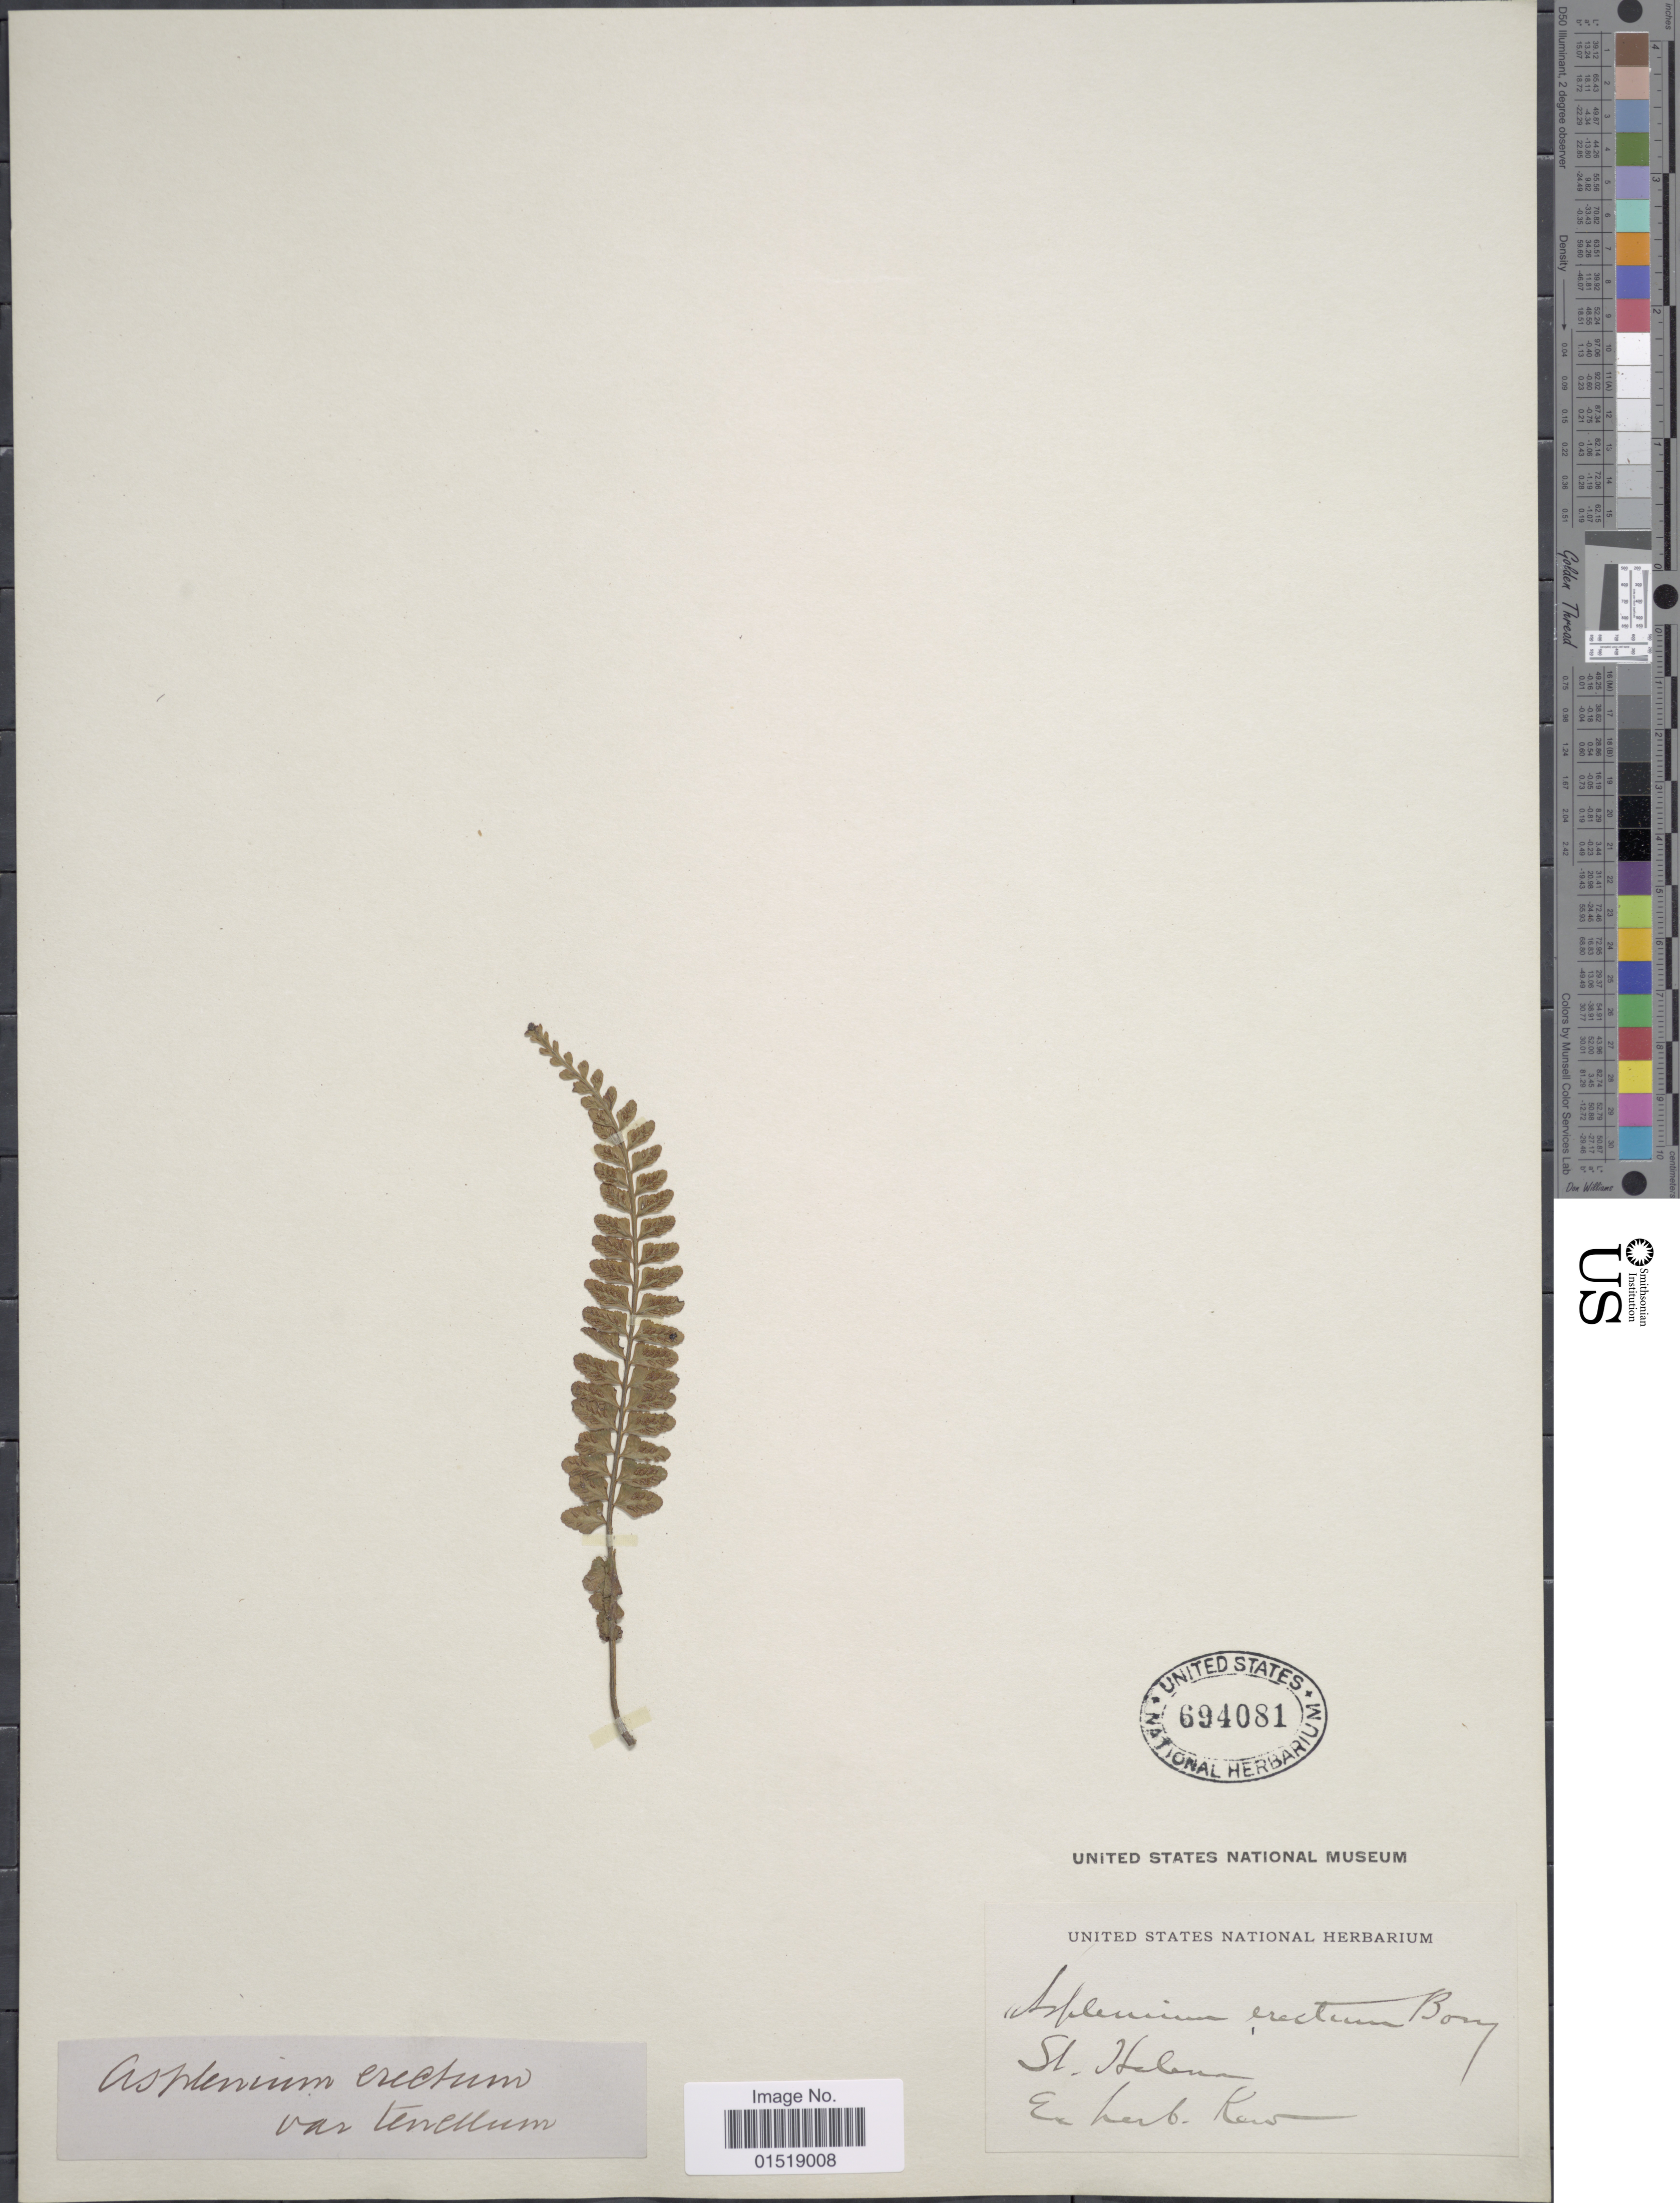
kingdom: Plantae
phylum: Tracheophyta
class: Polypodiopsida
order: Polypodiales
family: Aspleniaceae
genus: Asplenium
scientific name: Asplenium erectum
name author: Bory ex Willd.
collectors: ex Herb. Kew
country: St. Helena Islands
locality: St. Helena.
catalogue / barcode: US 694081